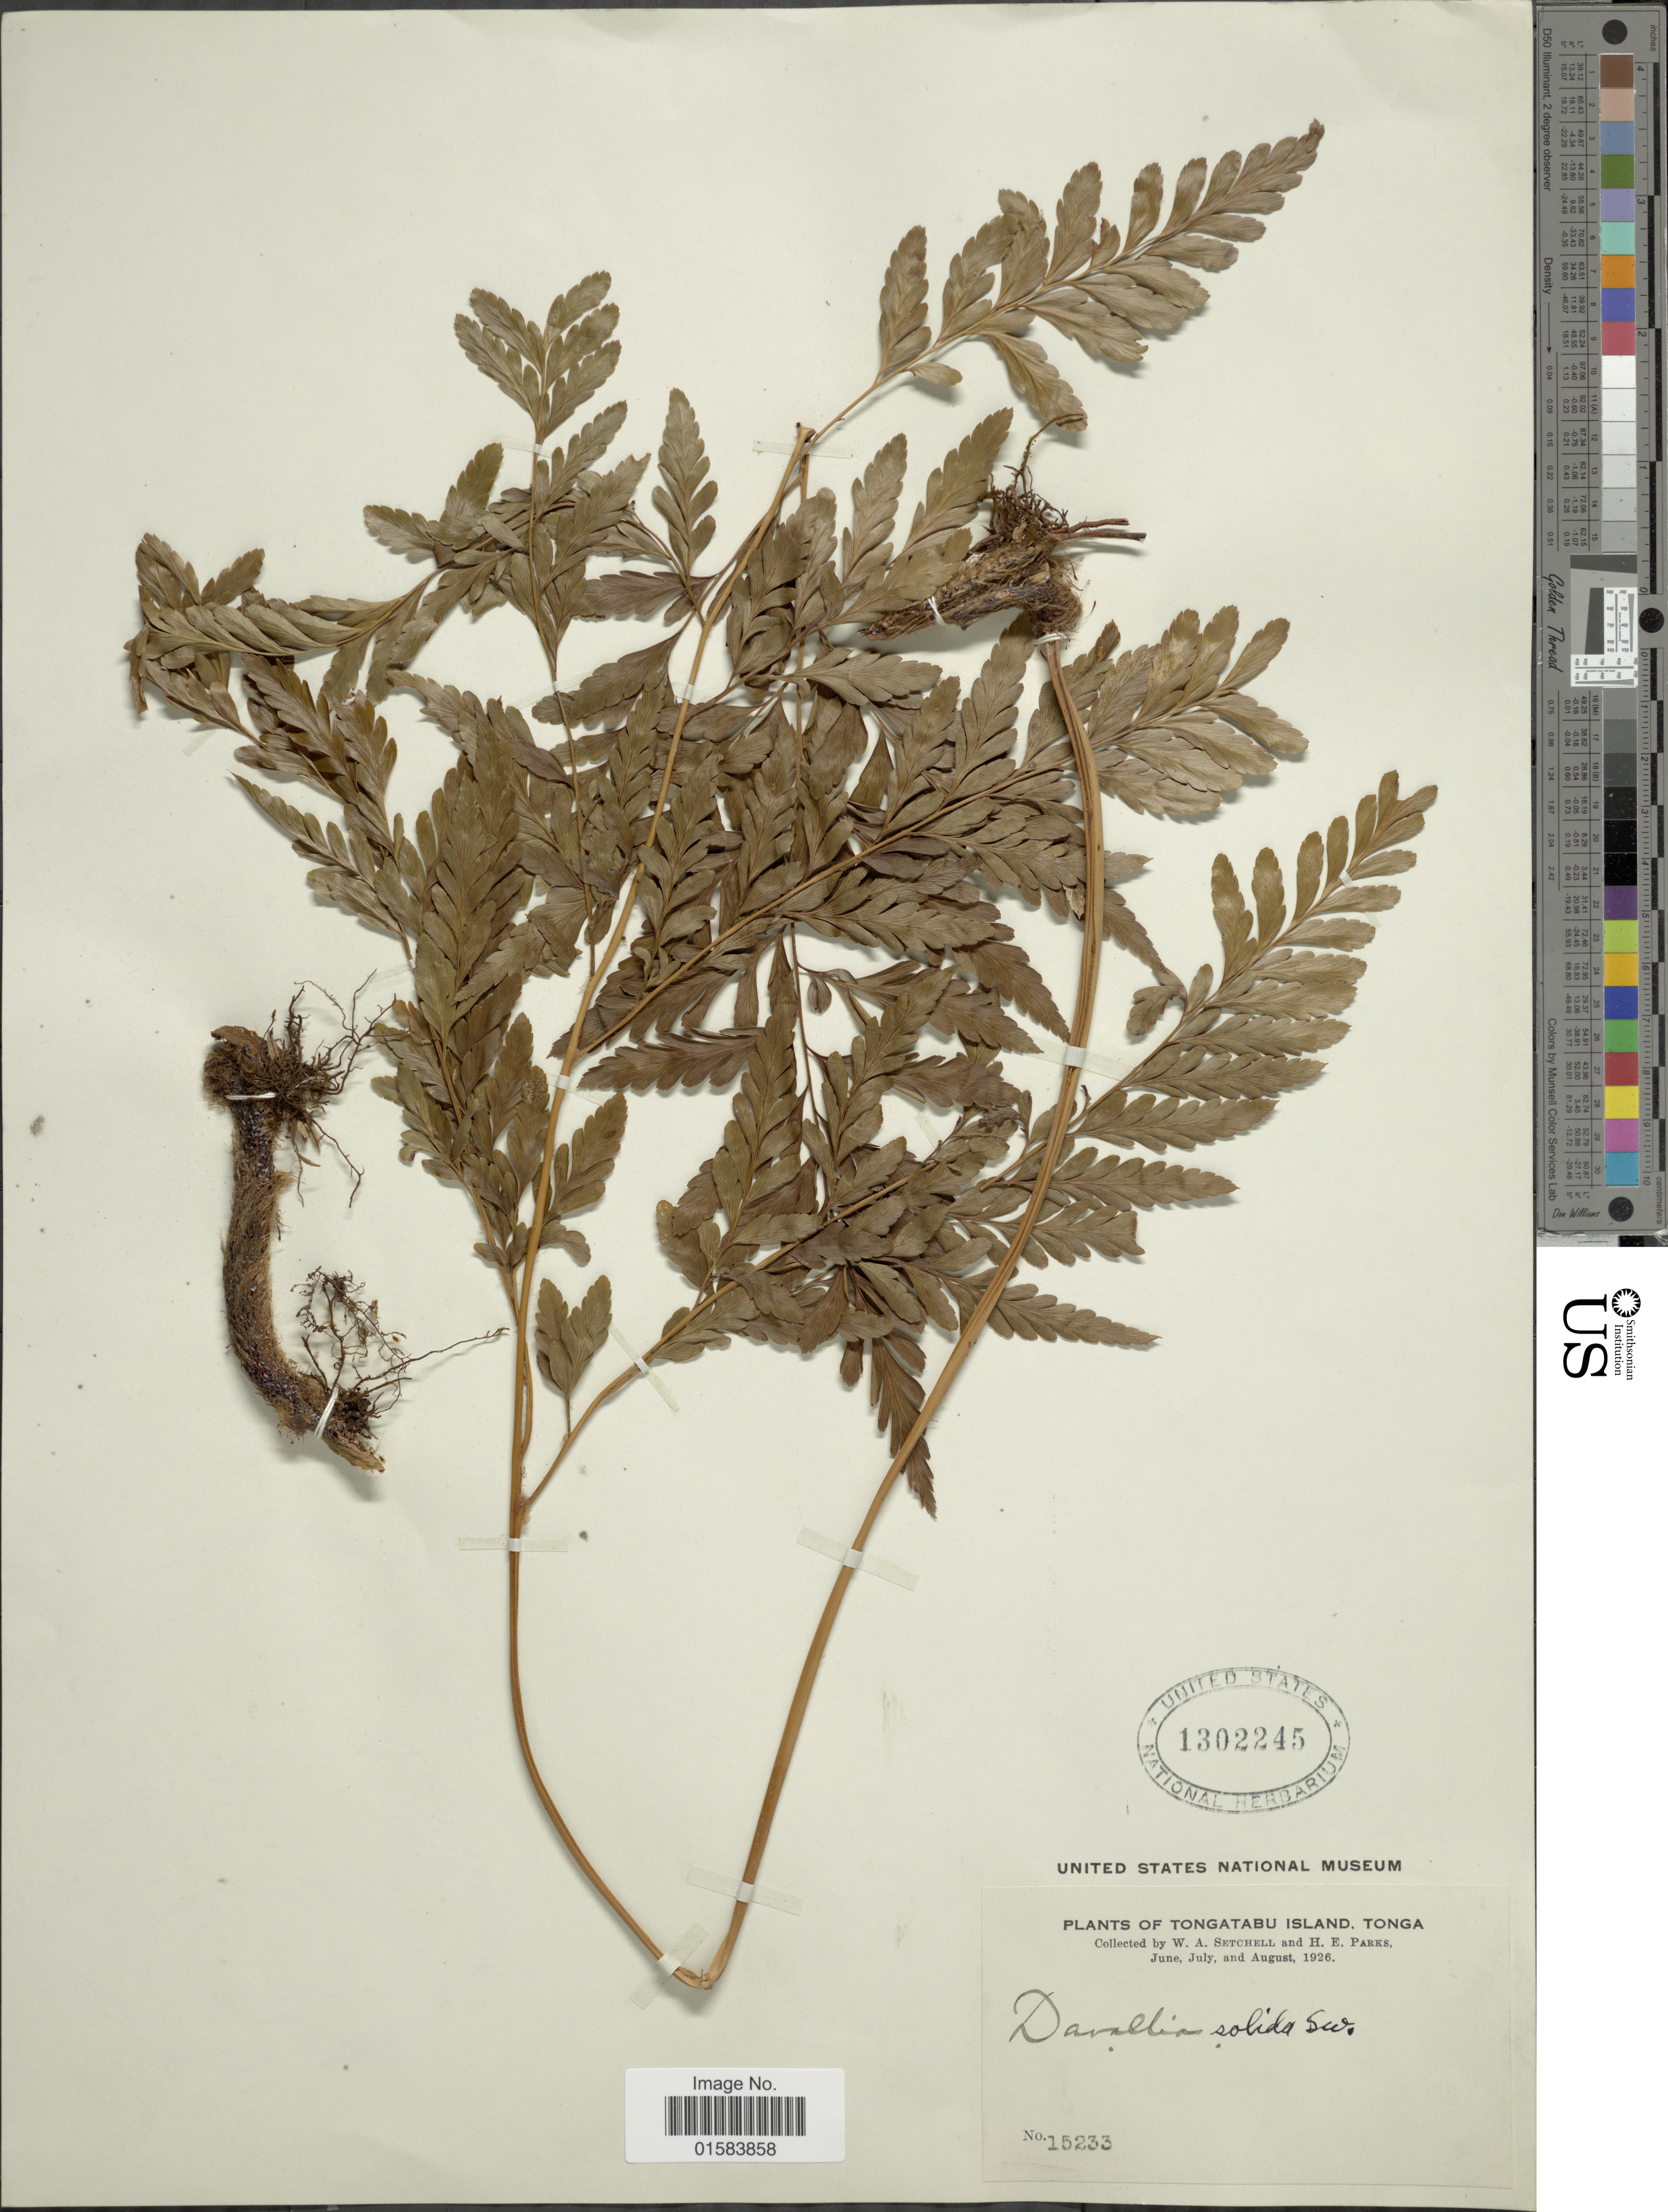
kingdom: Plantae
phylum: Tracheophyta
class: Polypodiopsida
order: Polypodiales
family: Davalliaceae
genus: Davallia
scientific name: Davallia solida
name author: (G. Forst.) Sw.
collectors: W. Setchell & H. E. Parks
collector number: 15233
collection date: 1926-06/1926-08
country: Tonga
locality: Tongatabu Island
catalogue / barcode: US 1302245